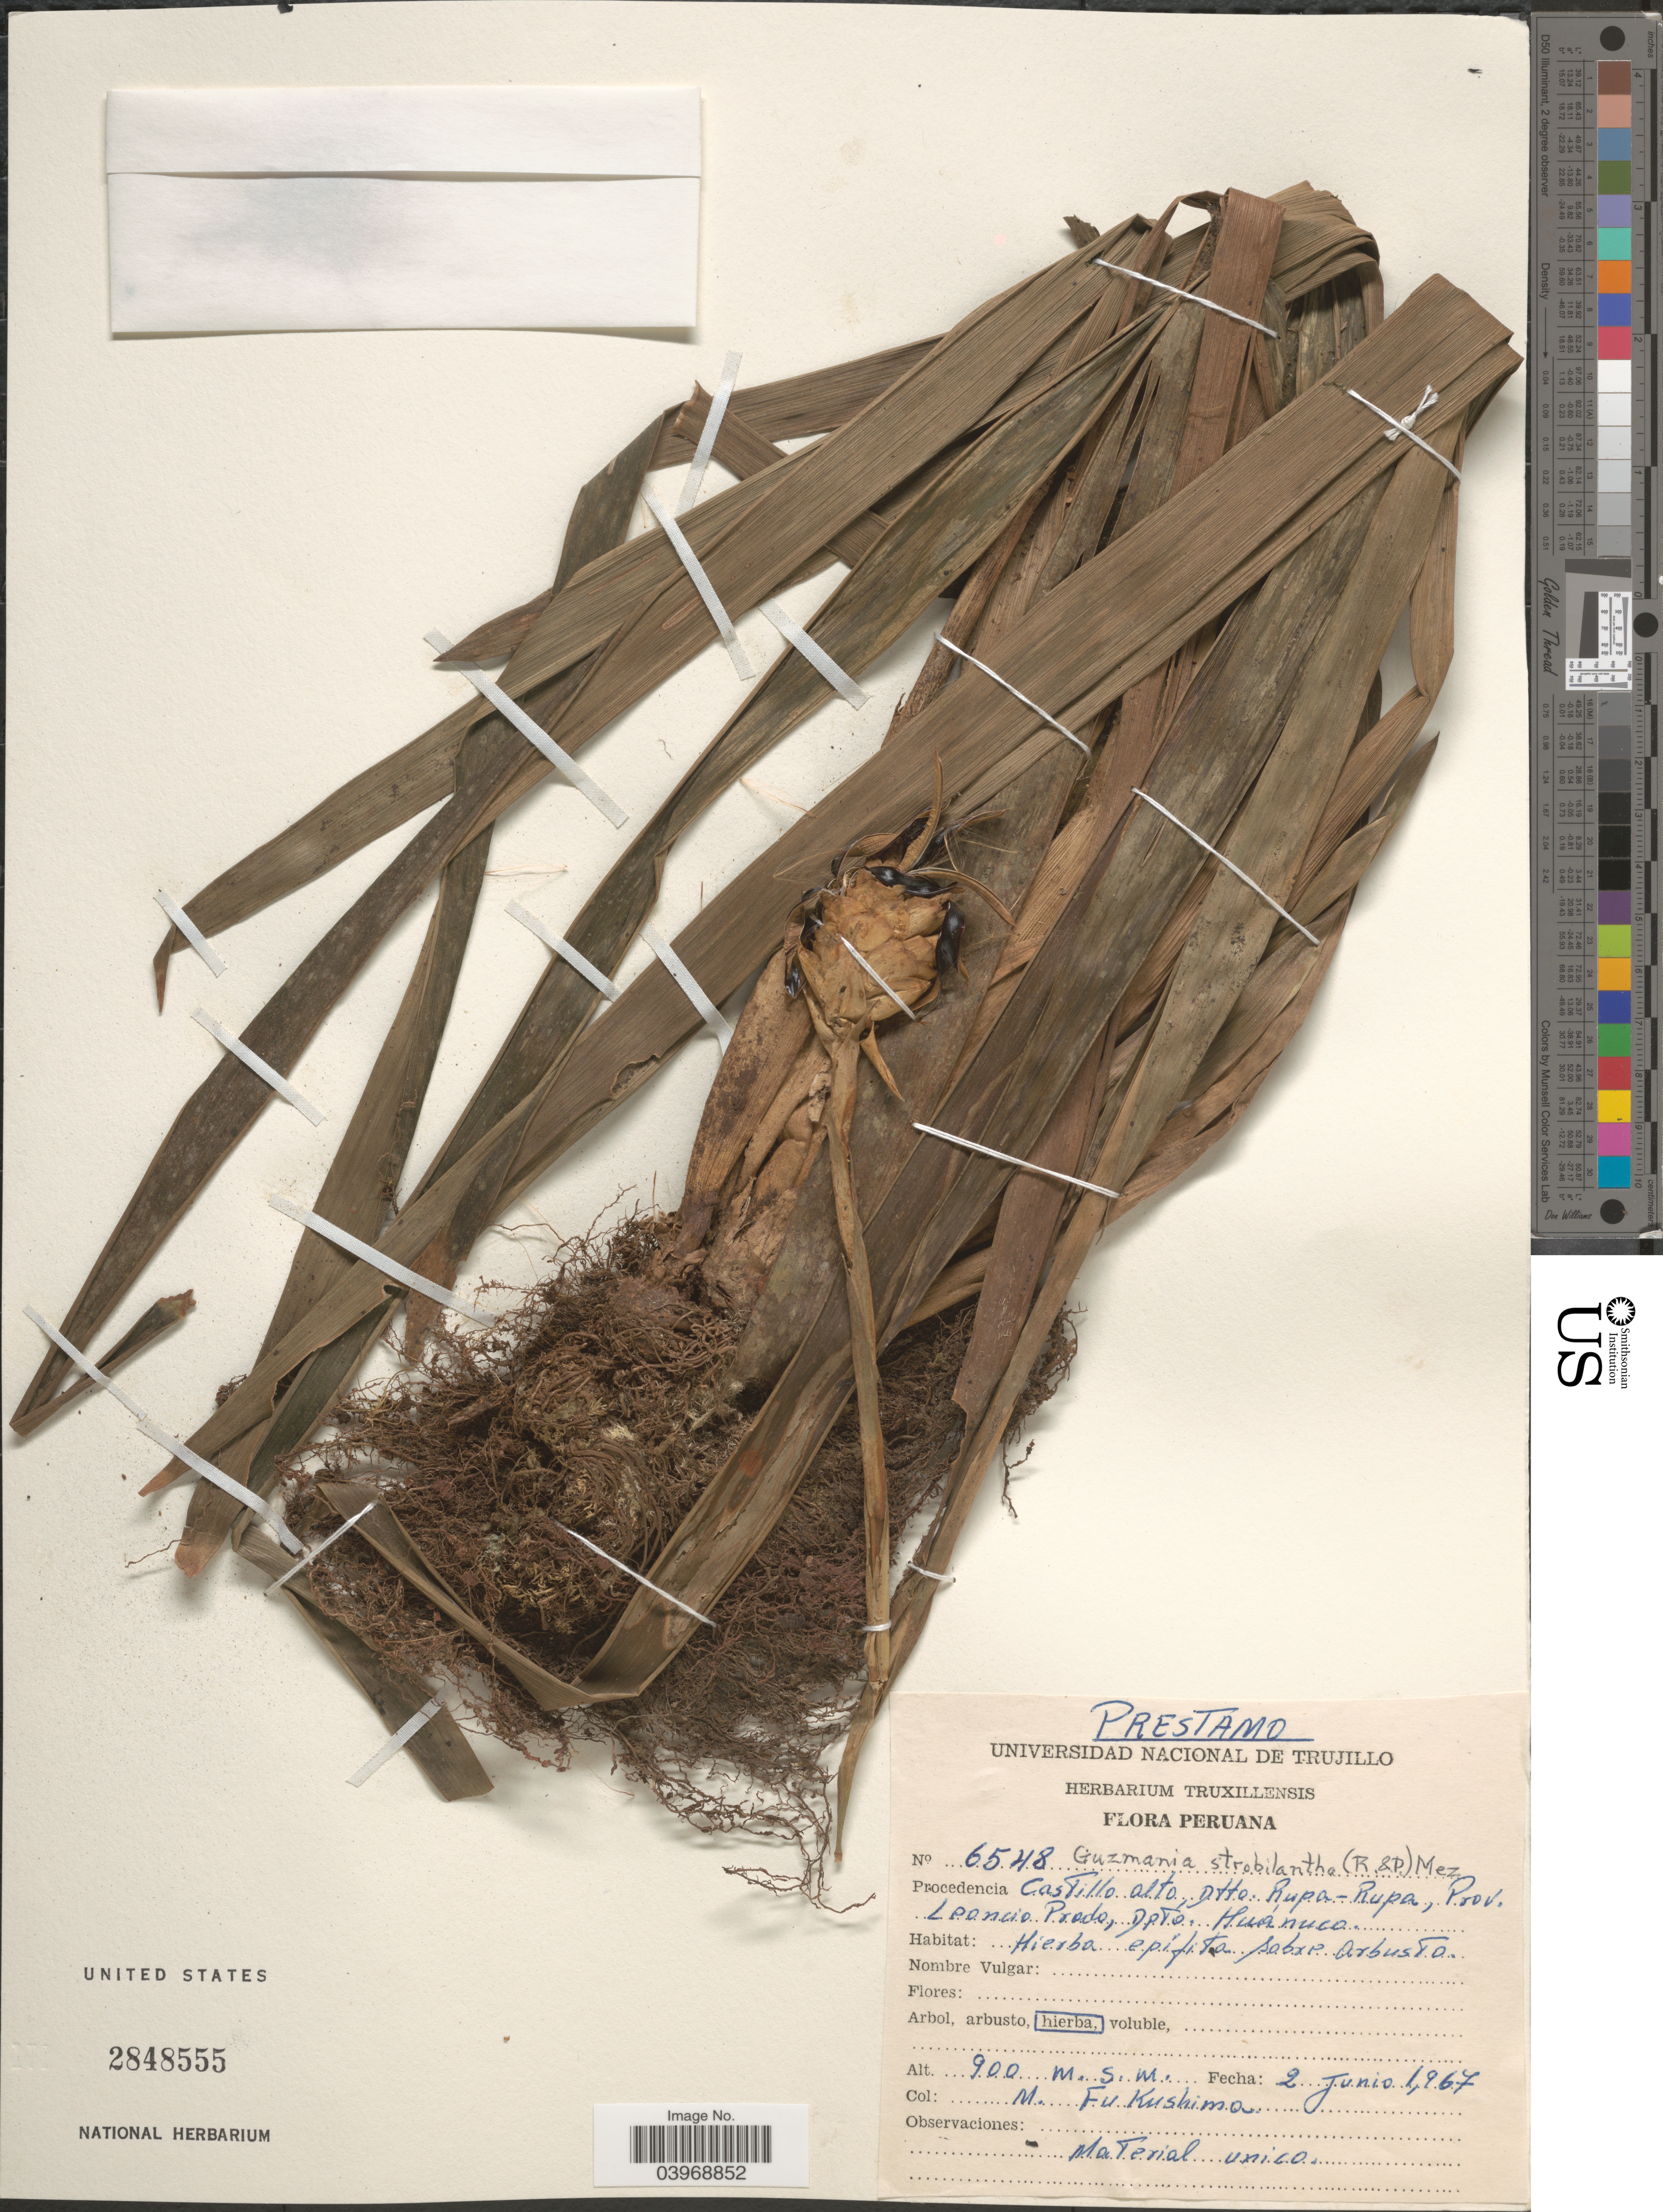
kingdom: Plantae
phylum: Tracheophyta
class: Liliopsida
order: Poales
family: Bromeliaceae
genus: Guzmania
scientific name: Guzmania strobilantha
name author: (Ruiz & Pav.) Mez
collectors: M. Fukushima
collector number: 6548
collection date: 1967-06-02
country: Peru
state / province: Huánuco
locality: Castillo alto, Dtto. Rupa-Rupa, Prov. Leoncio Prado, Dpto. Huánuco.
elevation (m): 900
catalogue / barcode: US 2848555